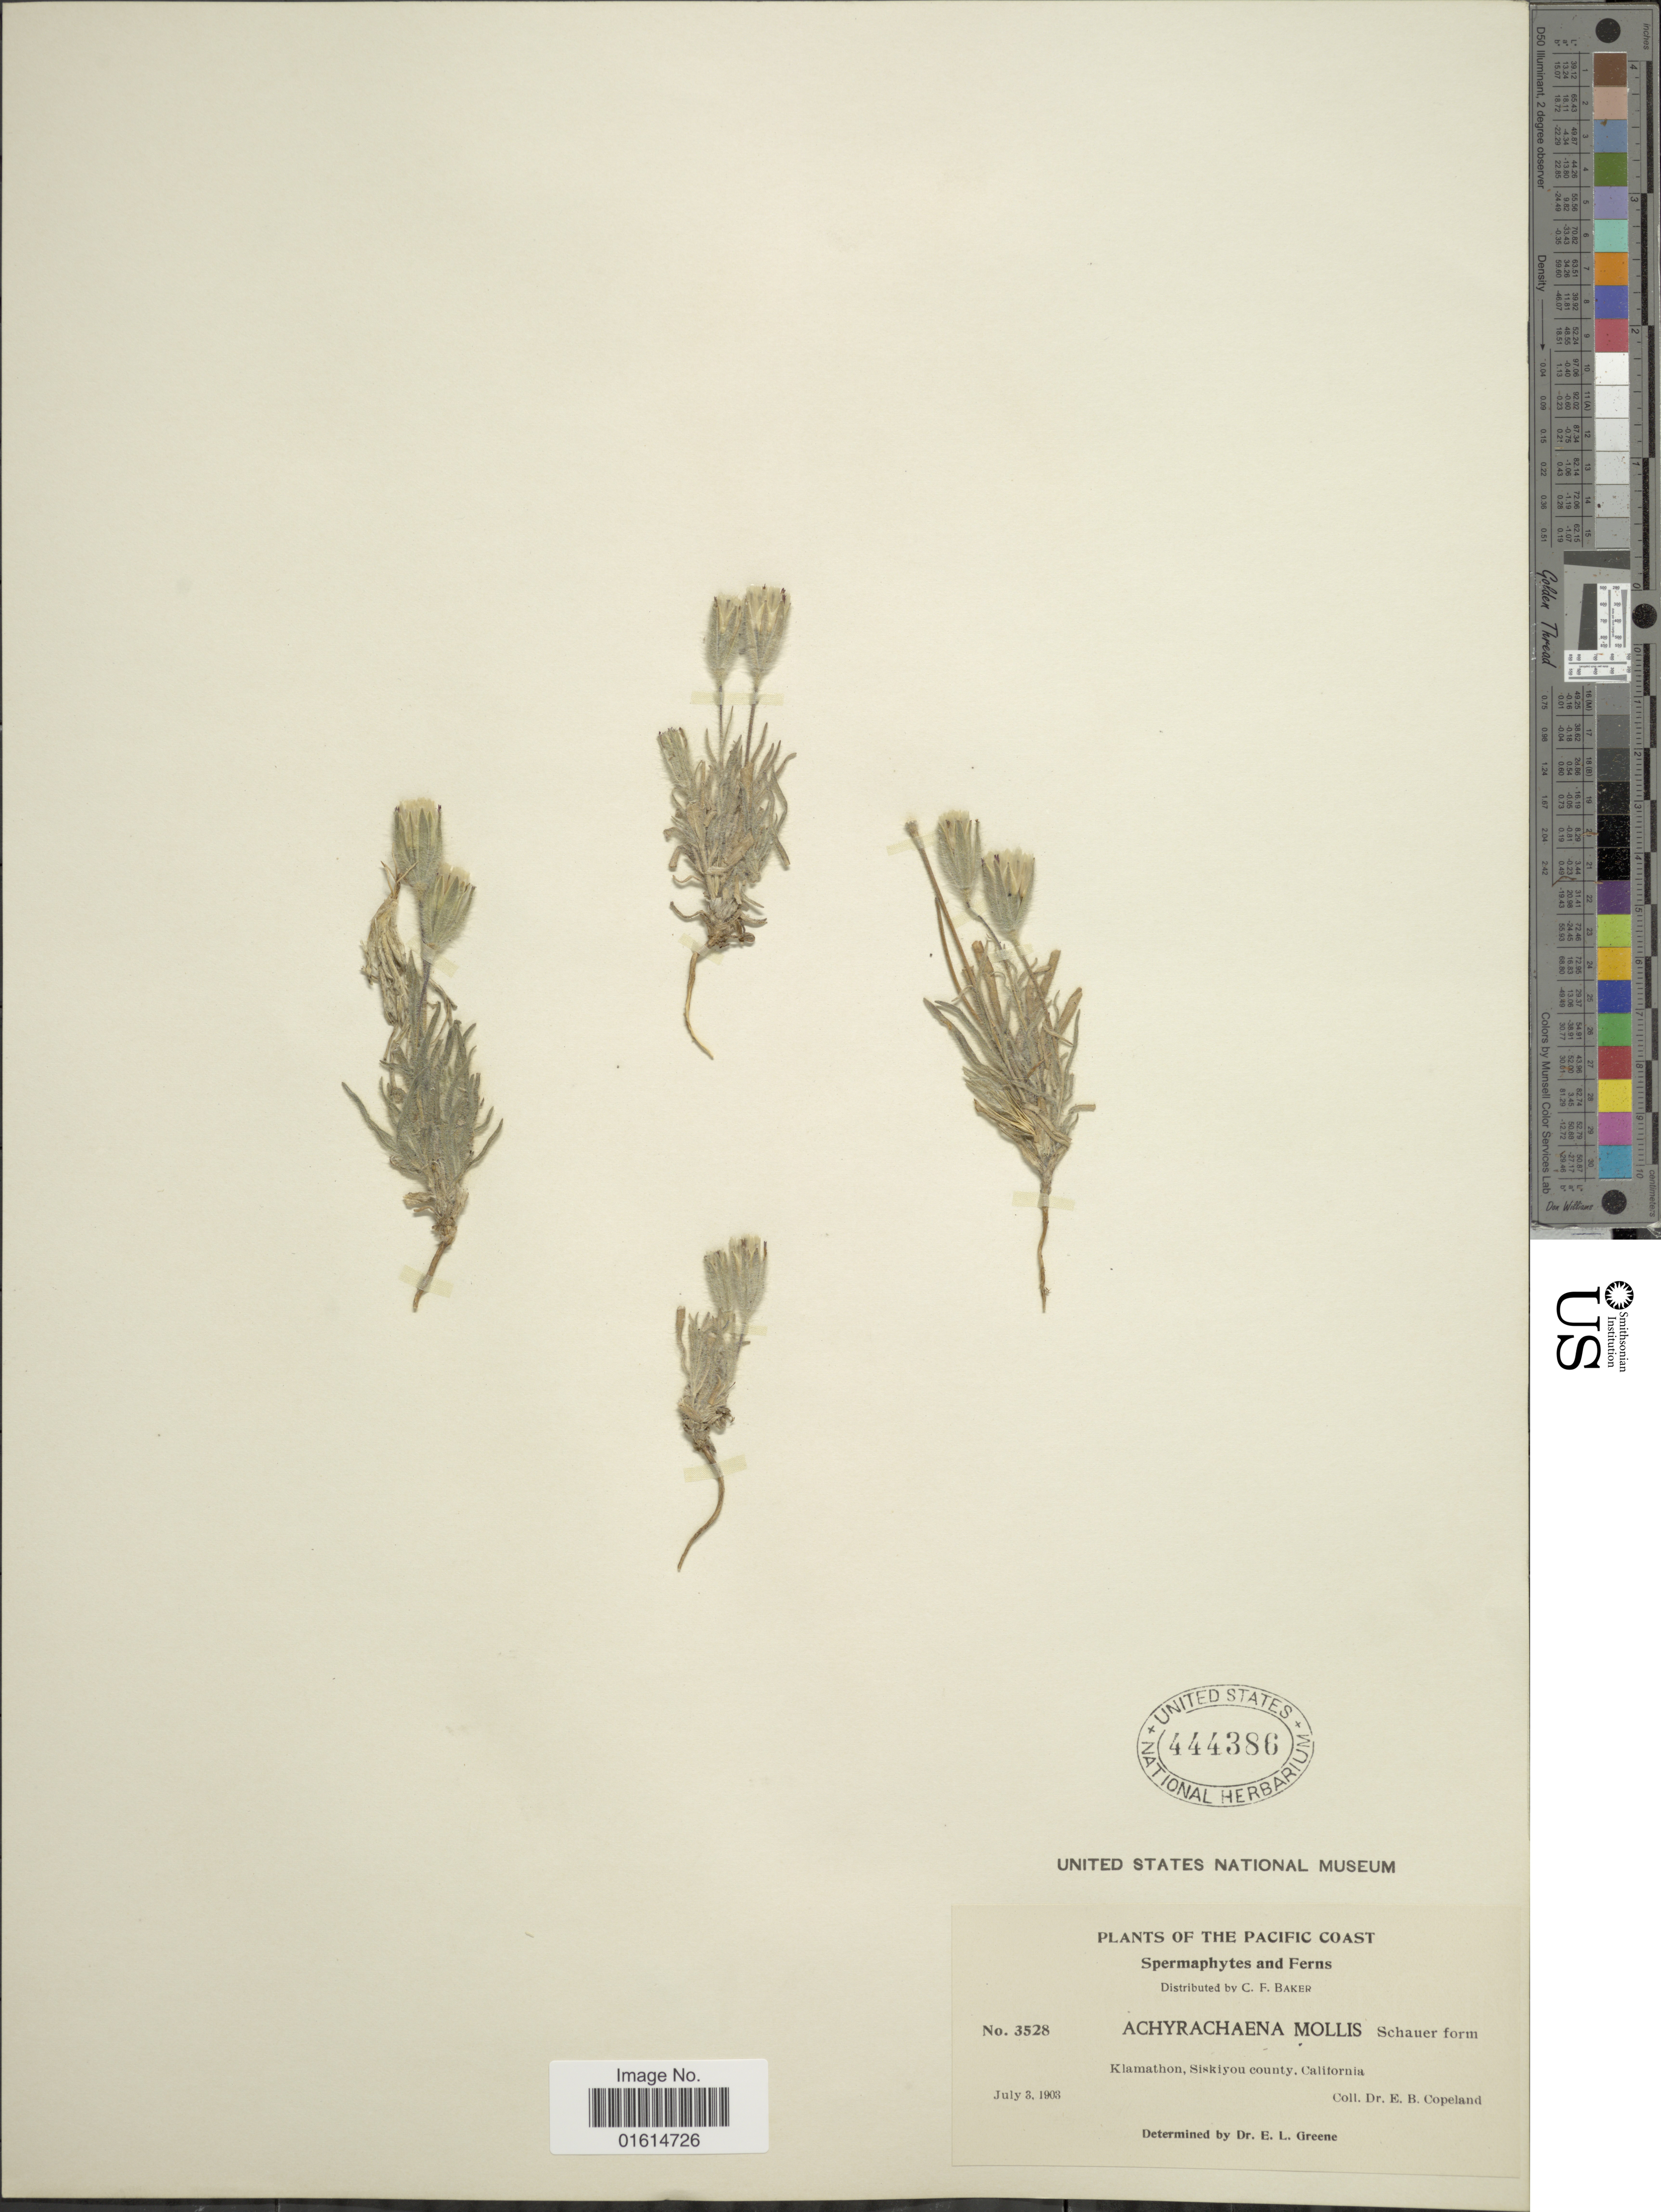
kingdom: Plantae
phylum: Tracheophyta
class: Magnoliopsida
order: Asterales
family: Asteraceae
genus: Achyrachaena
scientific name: Achyrachaena mollis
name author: Schauer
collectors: E. B. Copeland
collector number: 3528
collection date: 1903-07-03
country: United States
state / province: California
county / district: Siskiyou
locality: Pacific Coast, Klamathon, Siskiyou county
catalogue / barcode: US 444386